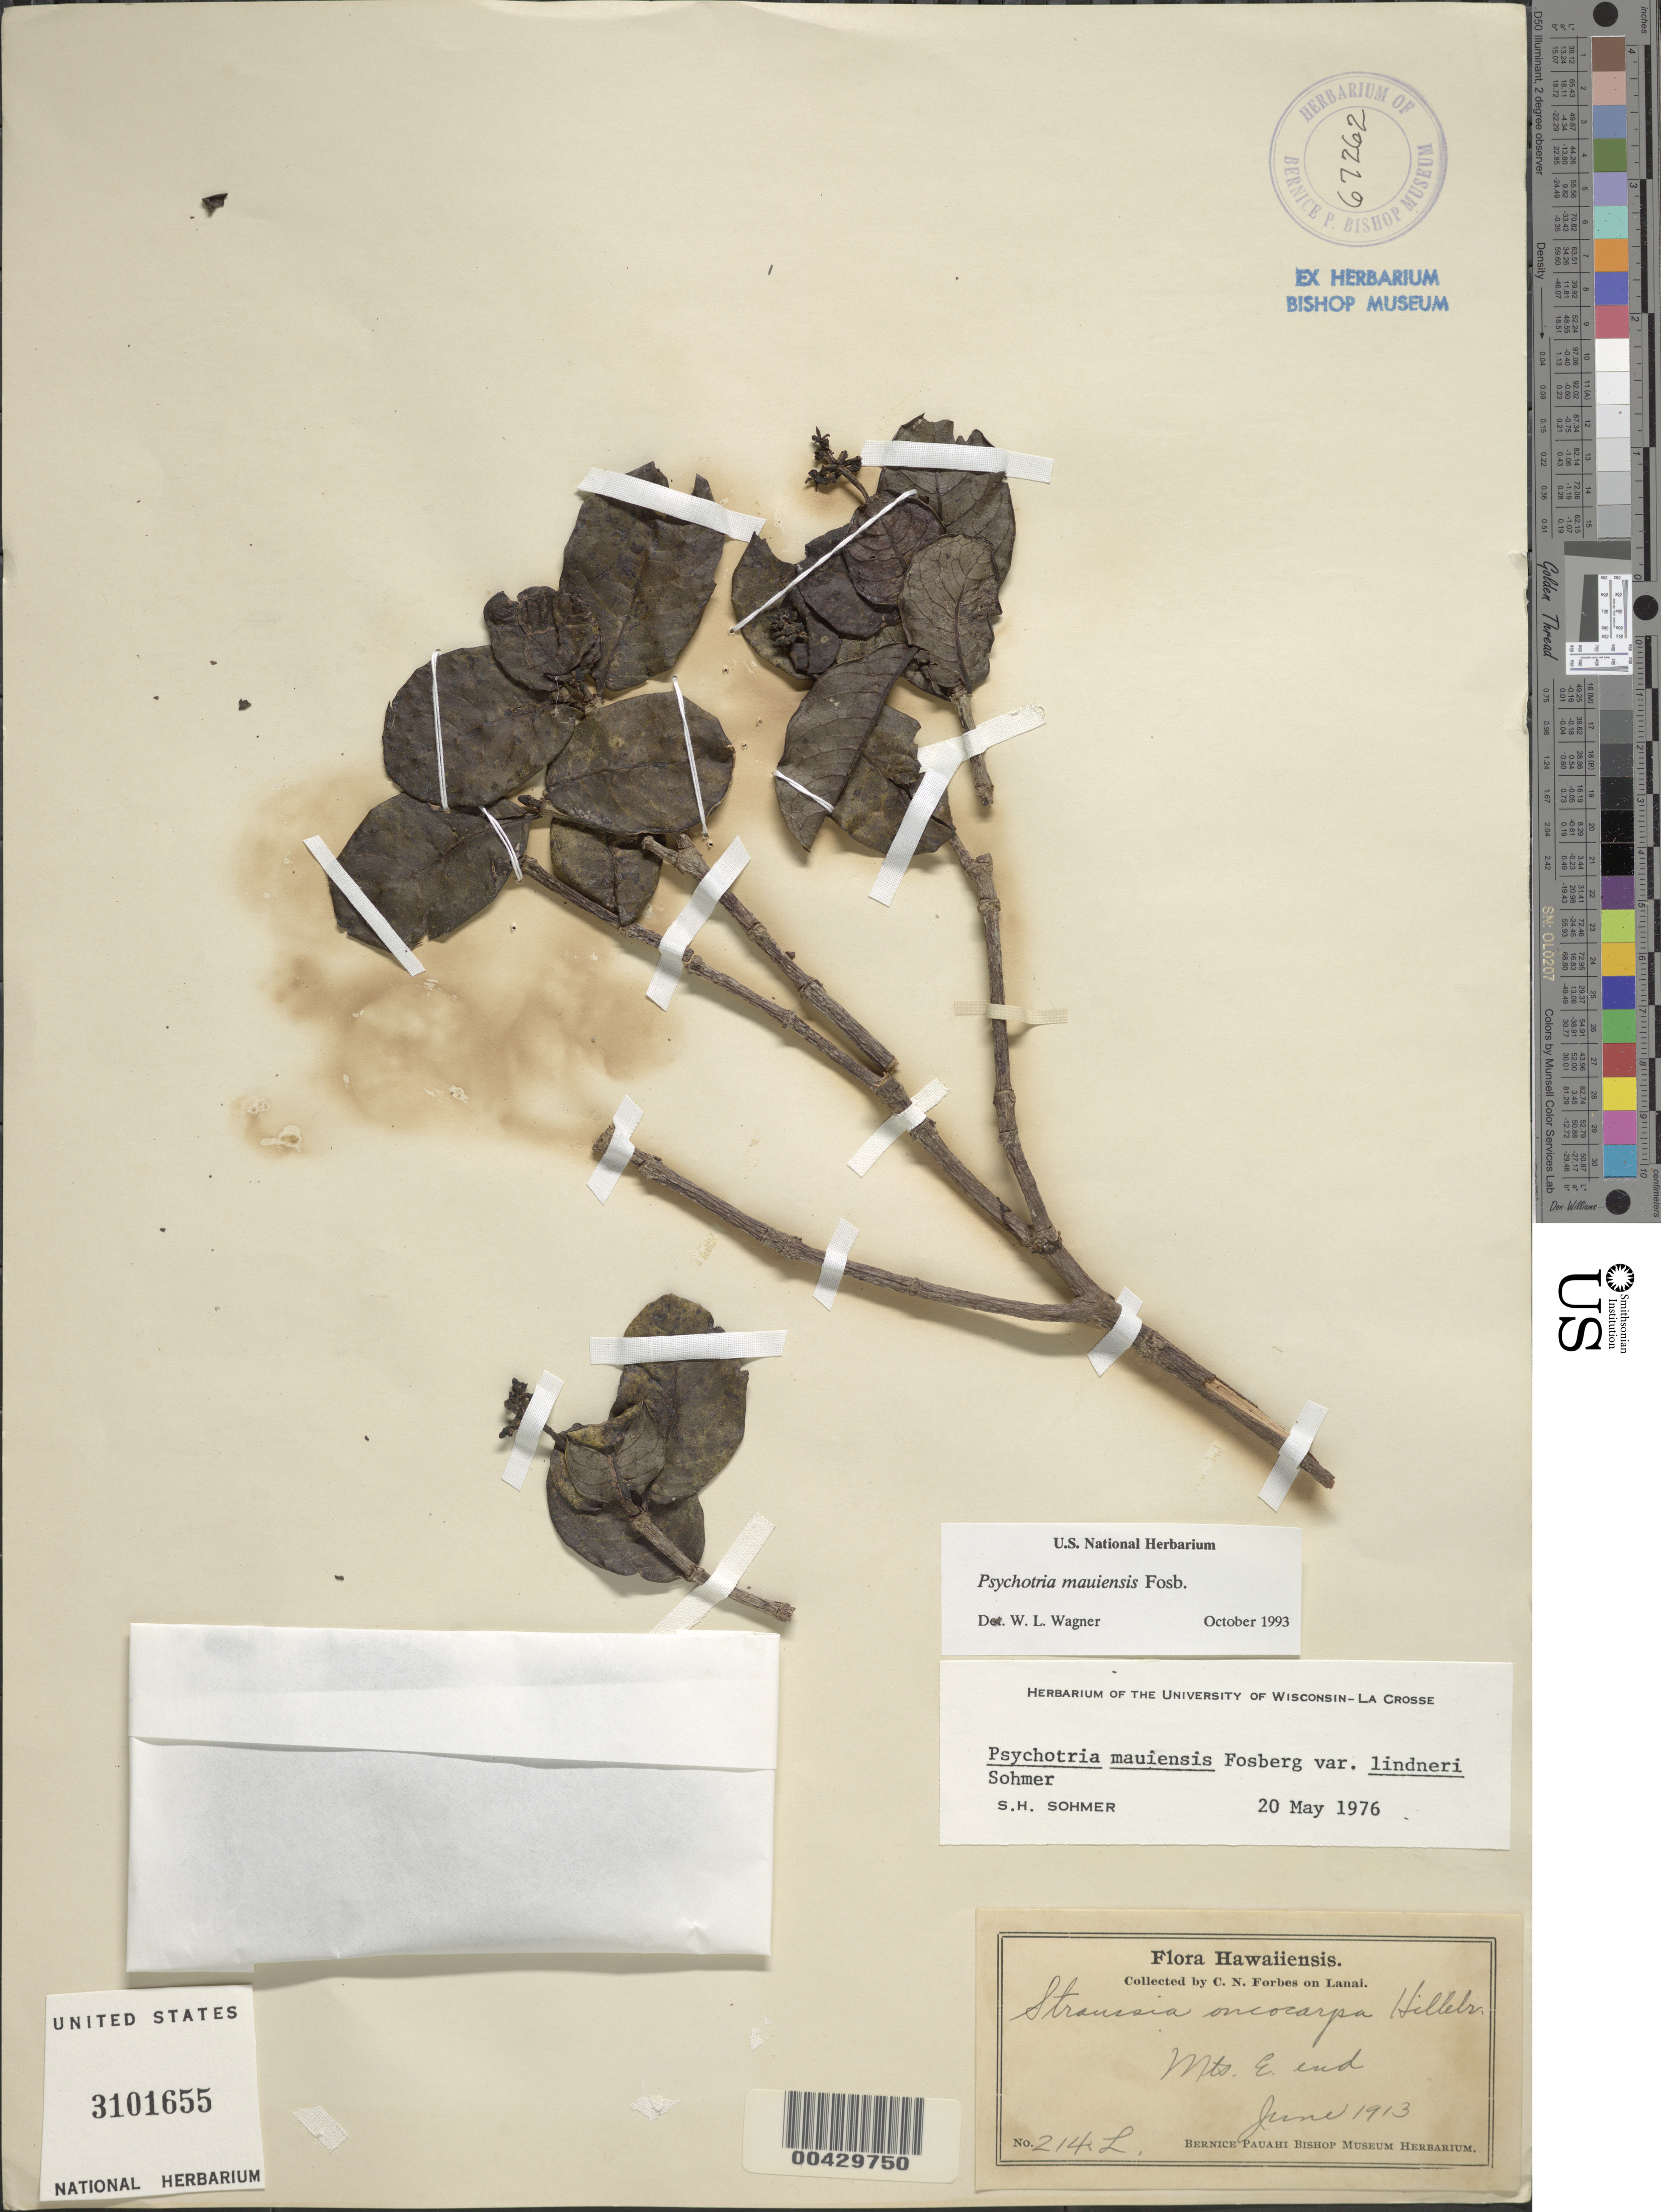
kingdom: Plantae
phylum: Tracheophyta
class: Magnoliopsida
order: Gentianales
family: Rubiaceae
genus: Psychotria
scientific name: Psychotria mauiensis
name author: Fosberg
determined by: Wagner, W. L., (BOT), Smithsonian Institution - National Museum of Natural History (UNITED STATES)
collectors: C. N. Forbes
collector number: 214.L.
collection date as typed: Jun 1913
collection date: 1913-06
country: United States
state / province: Hawaii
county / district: Maui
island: Lana'i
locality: Mts. E. end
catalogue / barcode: US 3101655